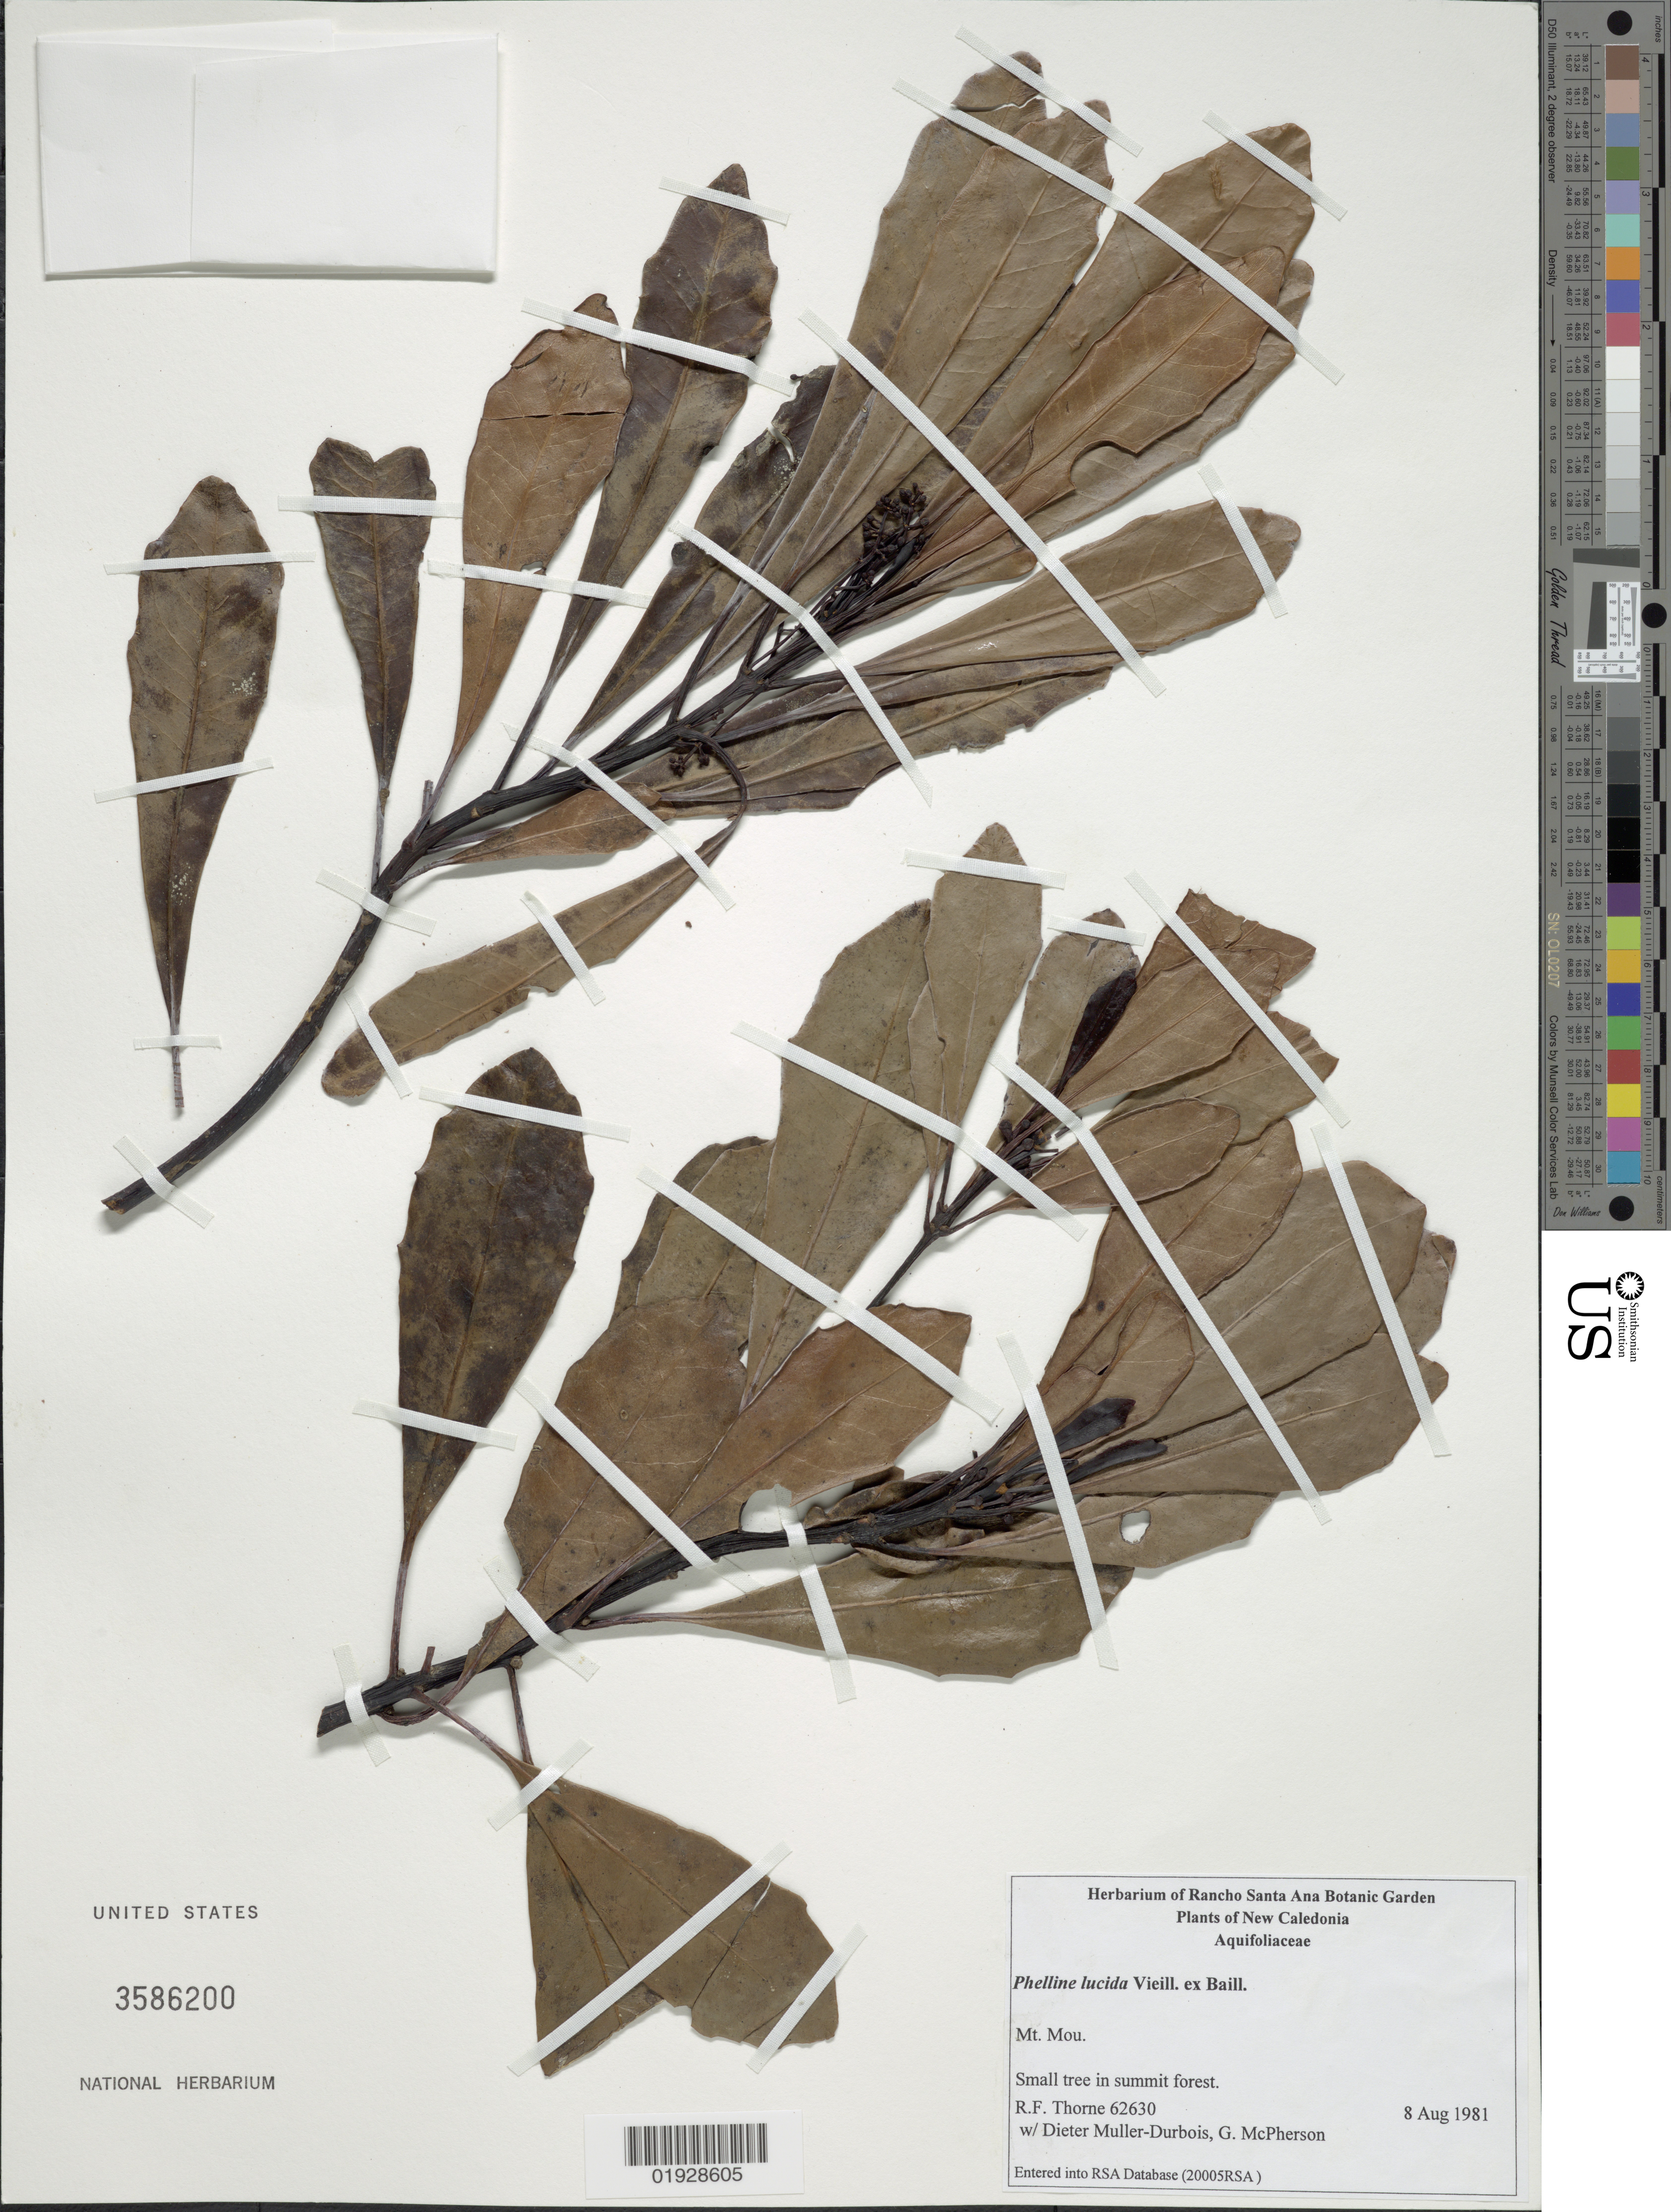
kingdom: Plantae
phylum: Tracheophyta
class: Magnoliopsida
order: Asterales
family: Phellinaceae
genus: Phelline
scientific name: Phelline lucida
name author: Vieill. ex Baill.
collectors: R. F. Thorne, D. Mueller-Dombois & G. McPherson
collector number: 62630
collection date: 1981-08-08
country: New Caledonia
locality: Mt. Mou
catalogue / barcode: US 3586200